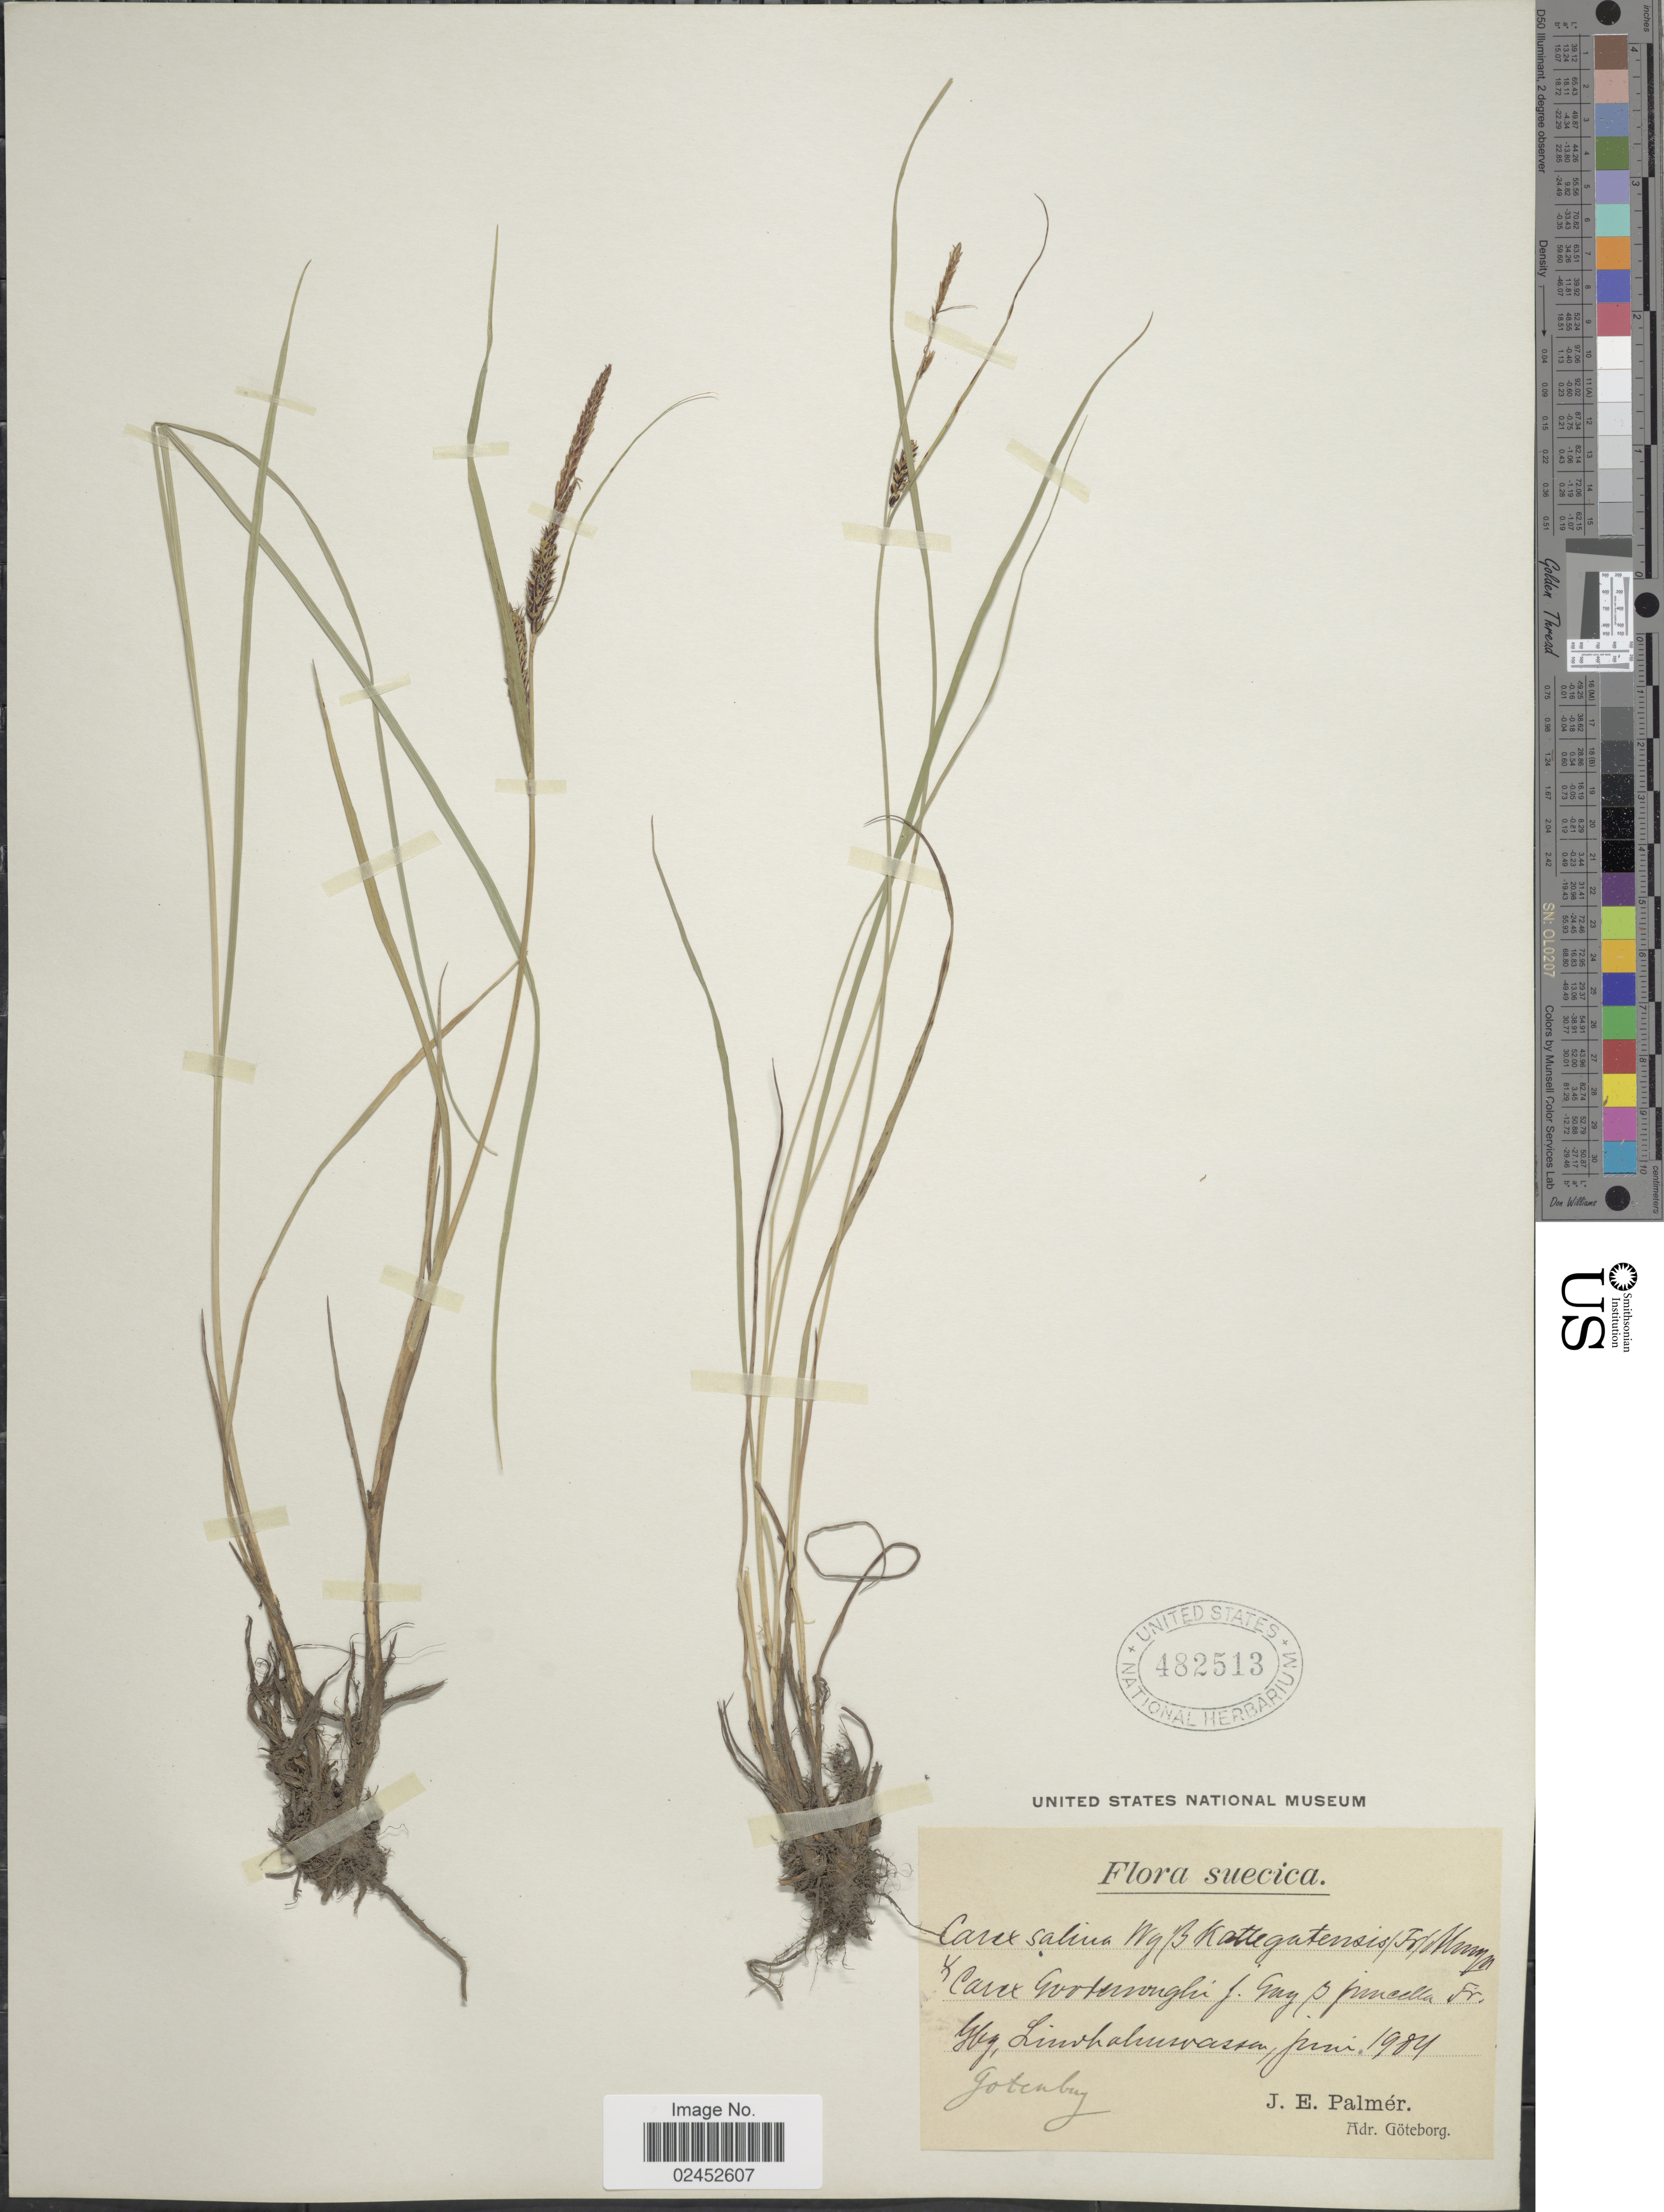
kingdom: Plantae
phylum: Tracheophyta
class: Liliopsida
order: Poales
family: Cyperaceae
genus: Carex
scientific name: Carex salina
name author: Wahlenb.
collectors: J. E. Palmér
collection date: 1904-06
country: Sweden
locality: Suecica, Gbg, Lindholmvassen, Gotenborg.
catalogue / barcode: US 482513